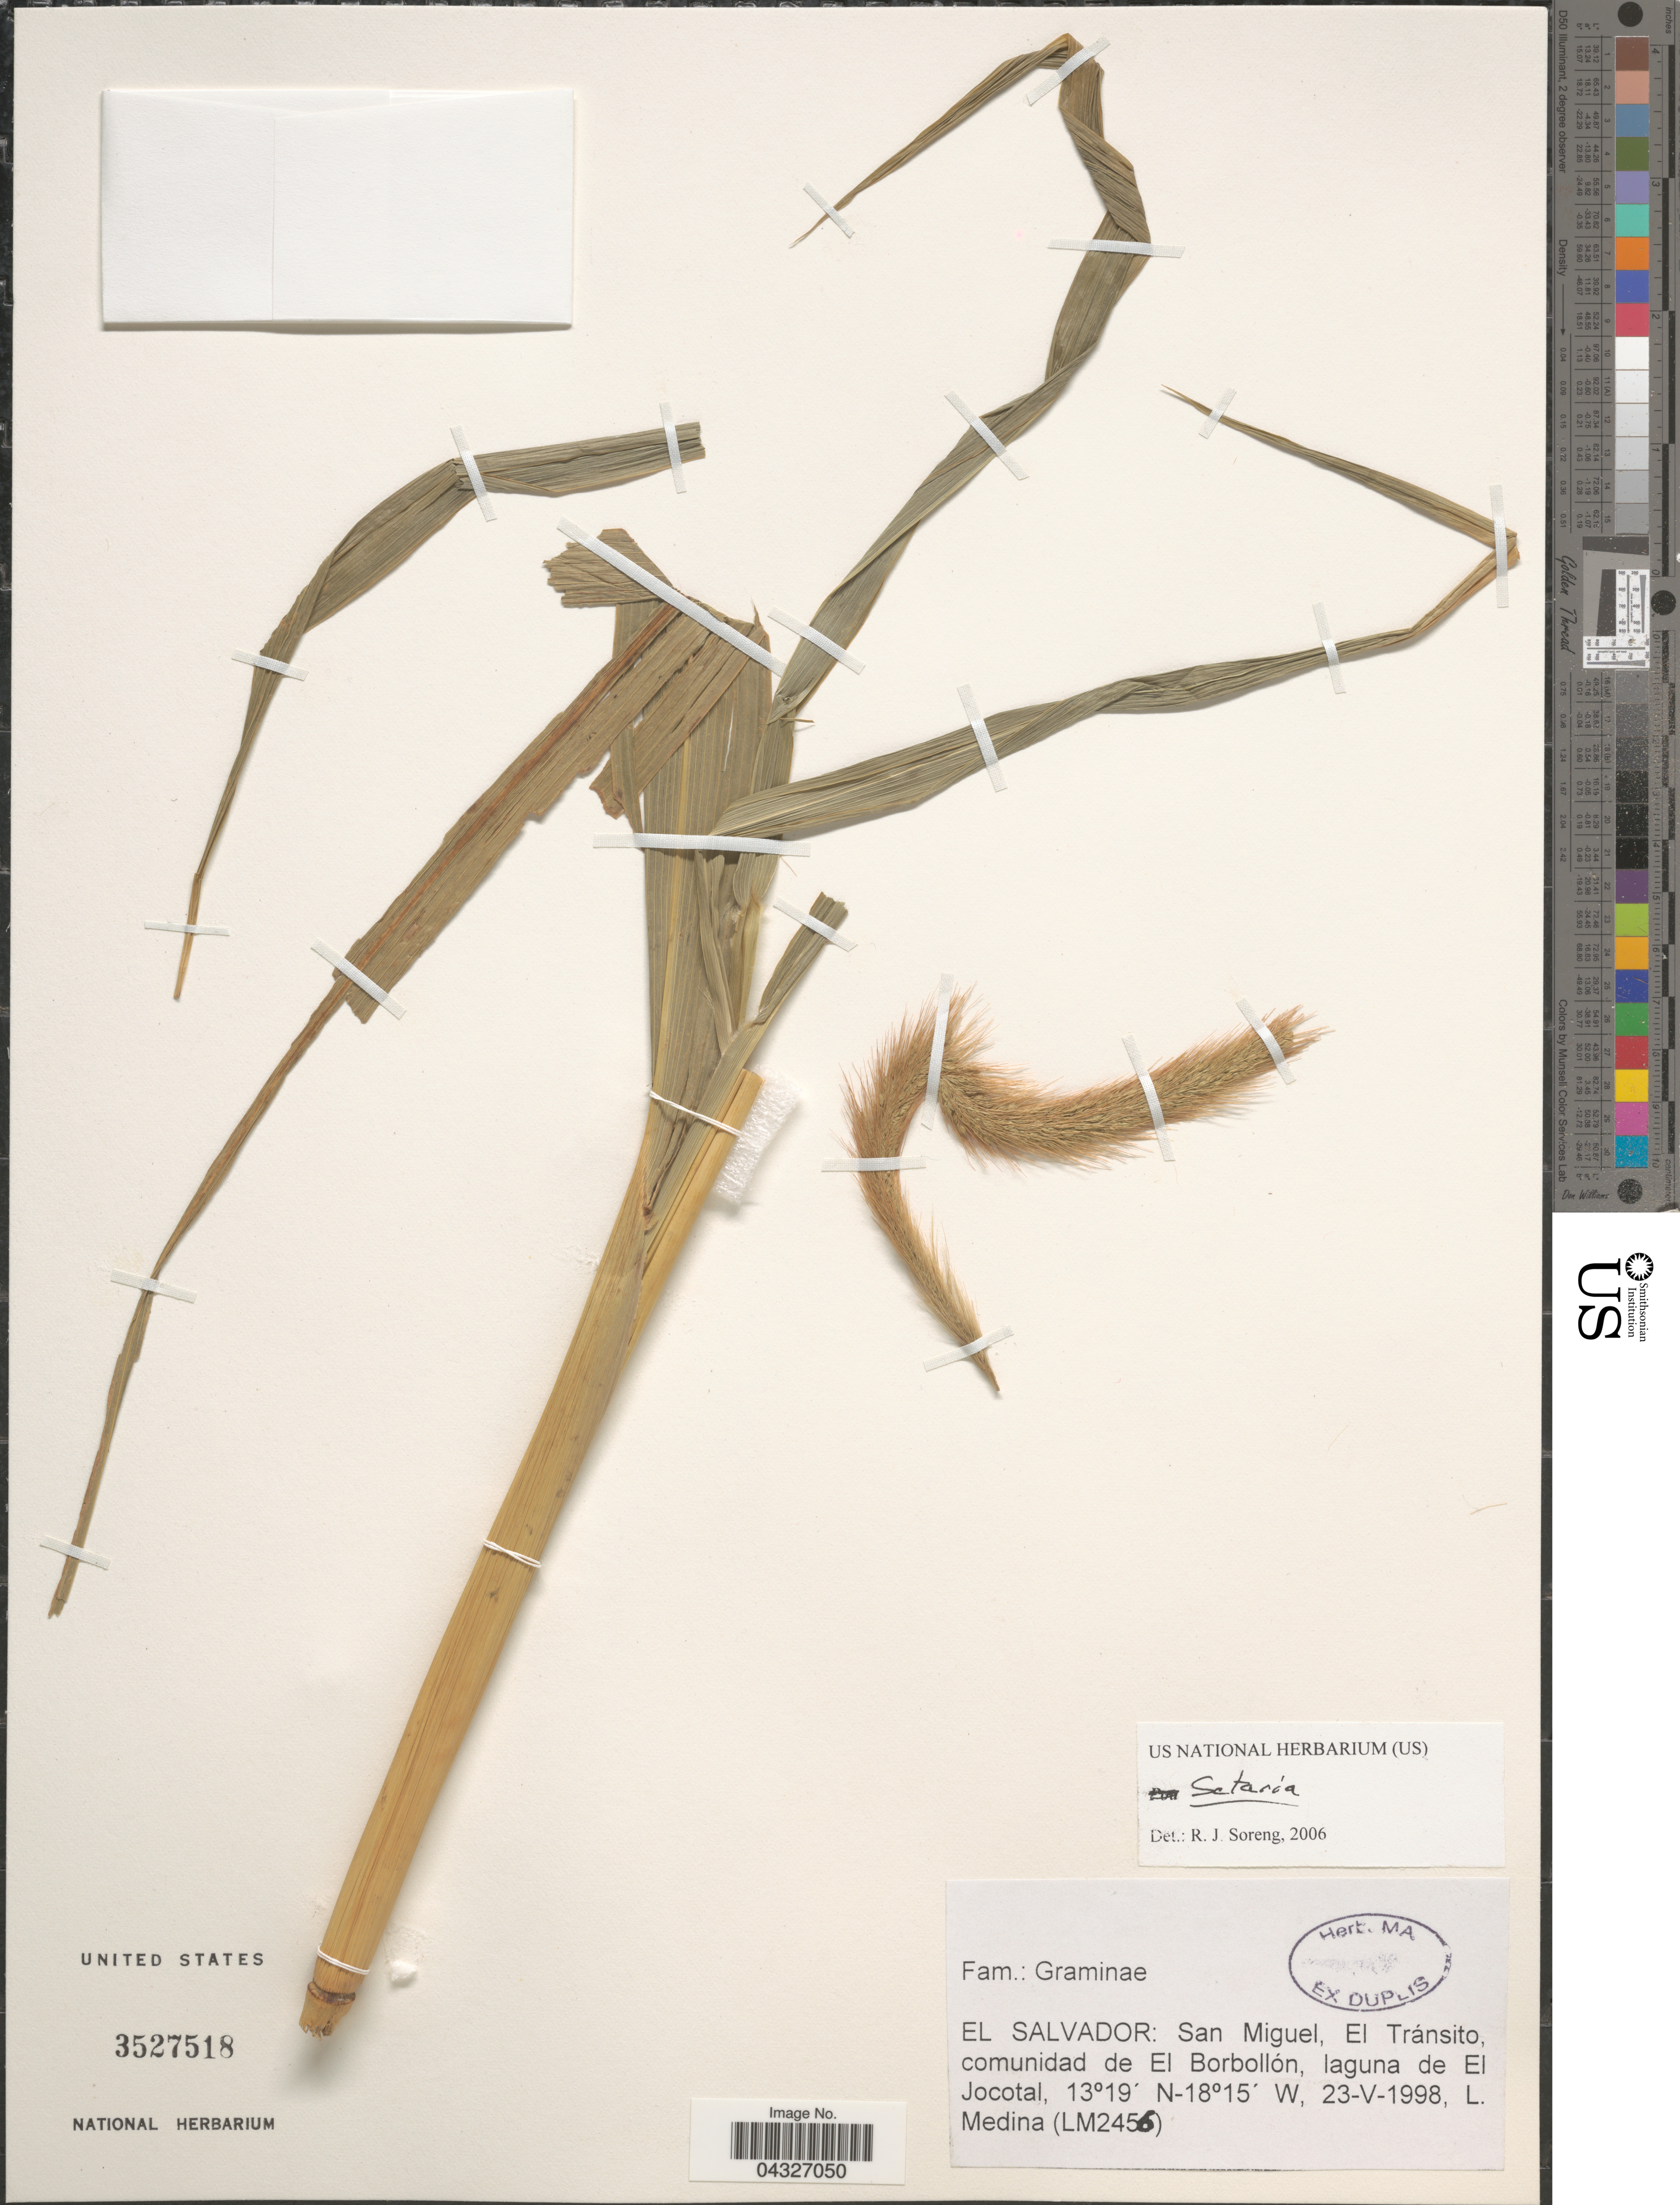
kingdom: Plantae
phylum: Tracheophyta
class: Liliopsida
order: Poales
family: Poaceae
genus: Setaria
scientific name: Setaria sp.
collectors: L. Medina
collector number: LM2456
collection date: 1998-05-23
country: El Salvador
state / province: San Miguel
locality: El Tránsito, comunidad de El Borbollón, laguna de El Jocotal.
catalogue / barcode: US 3527518